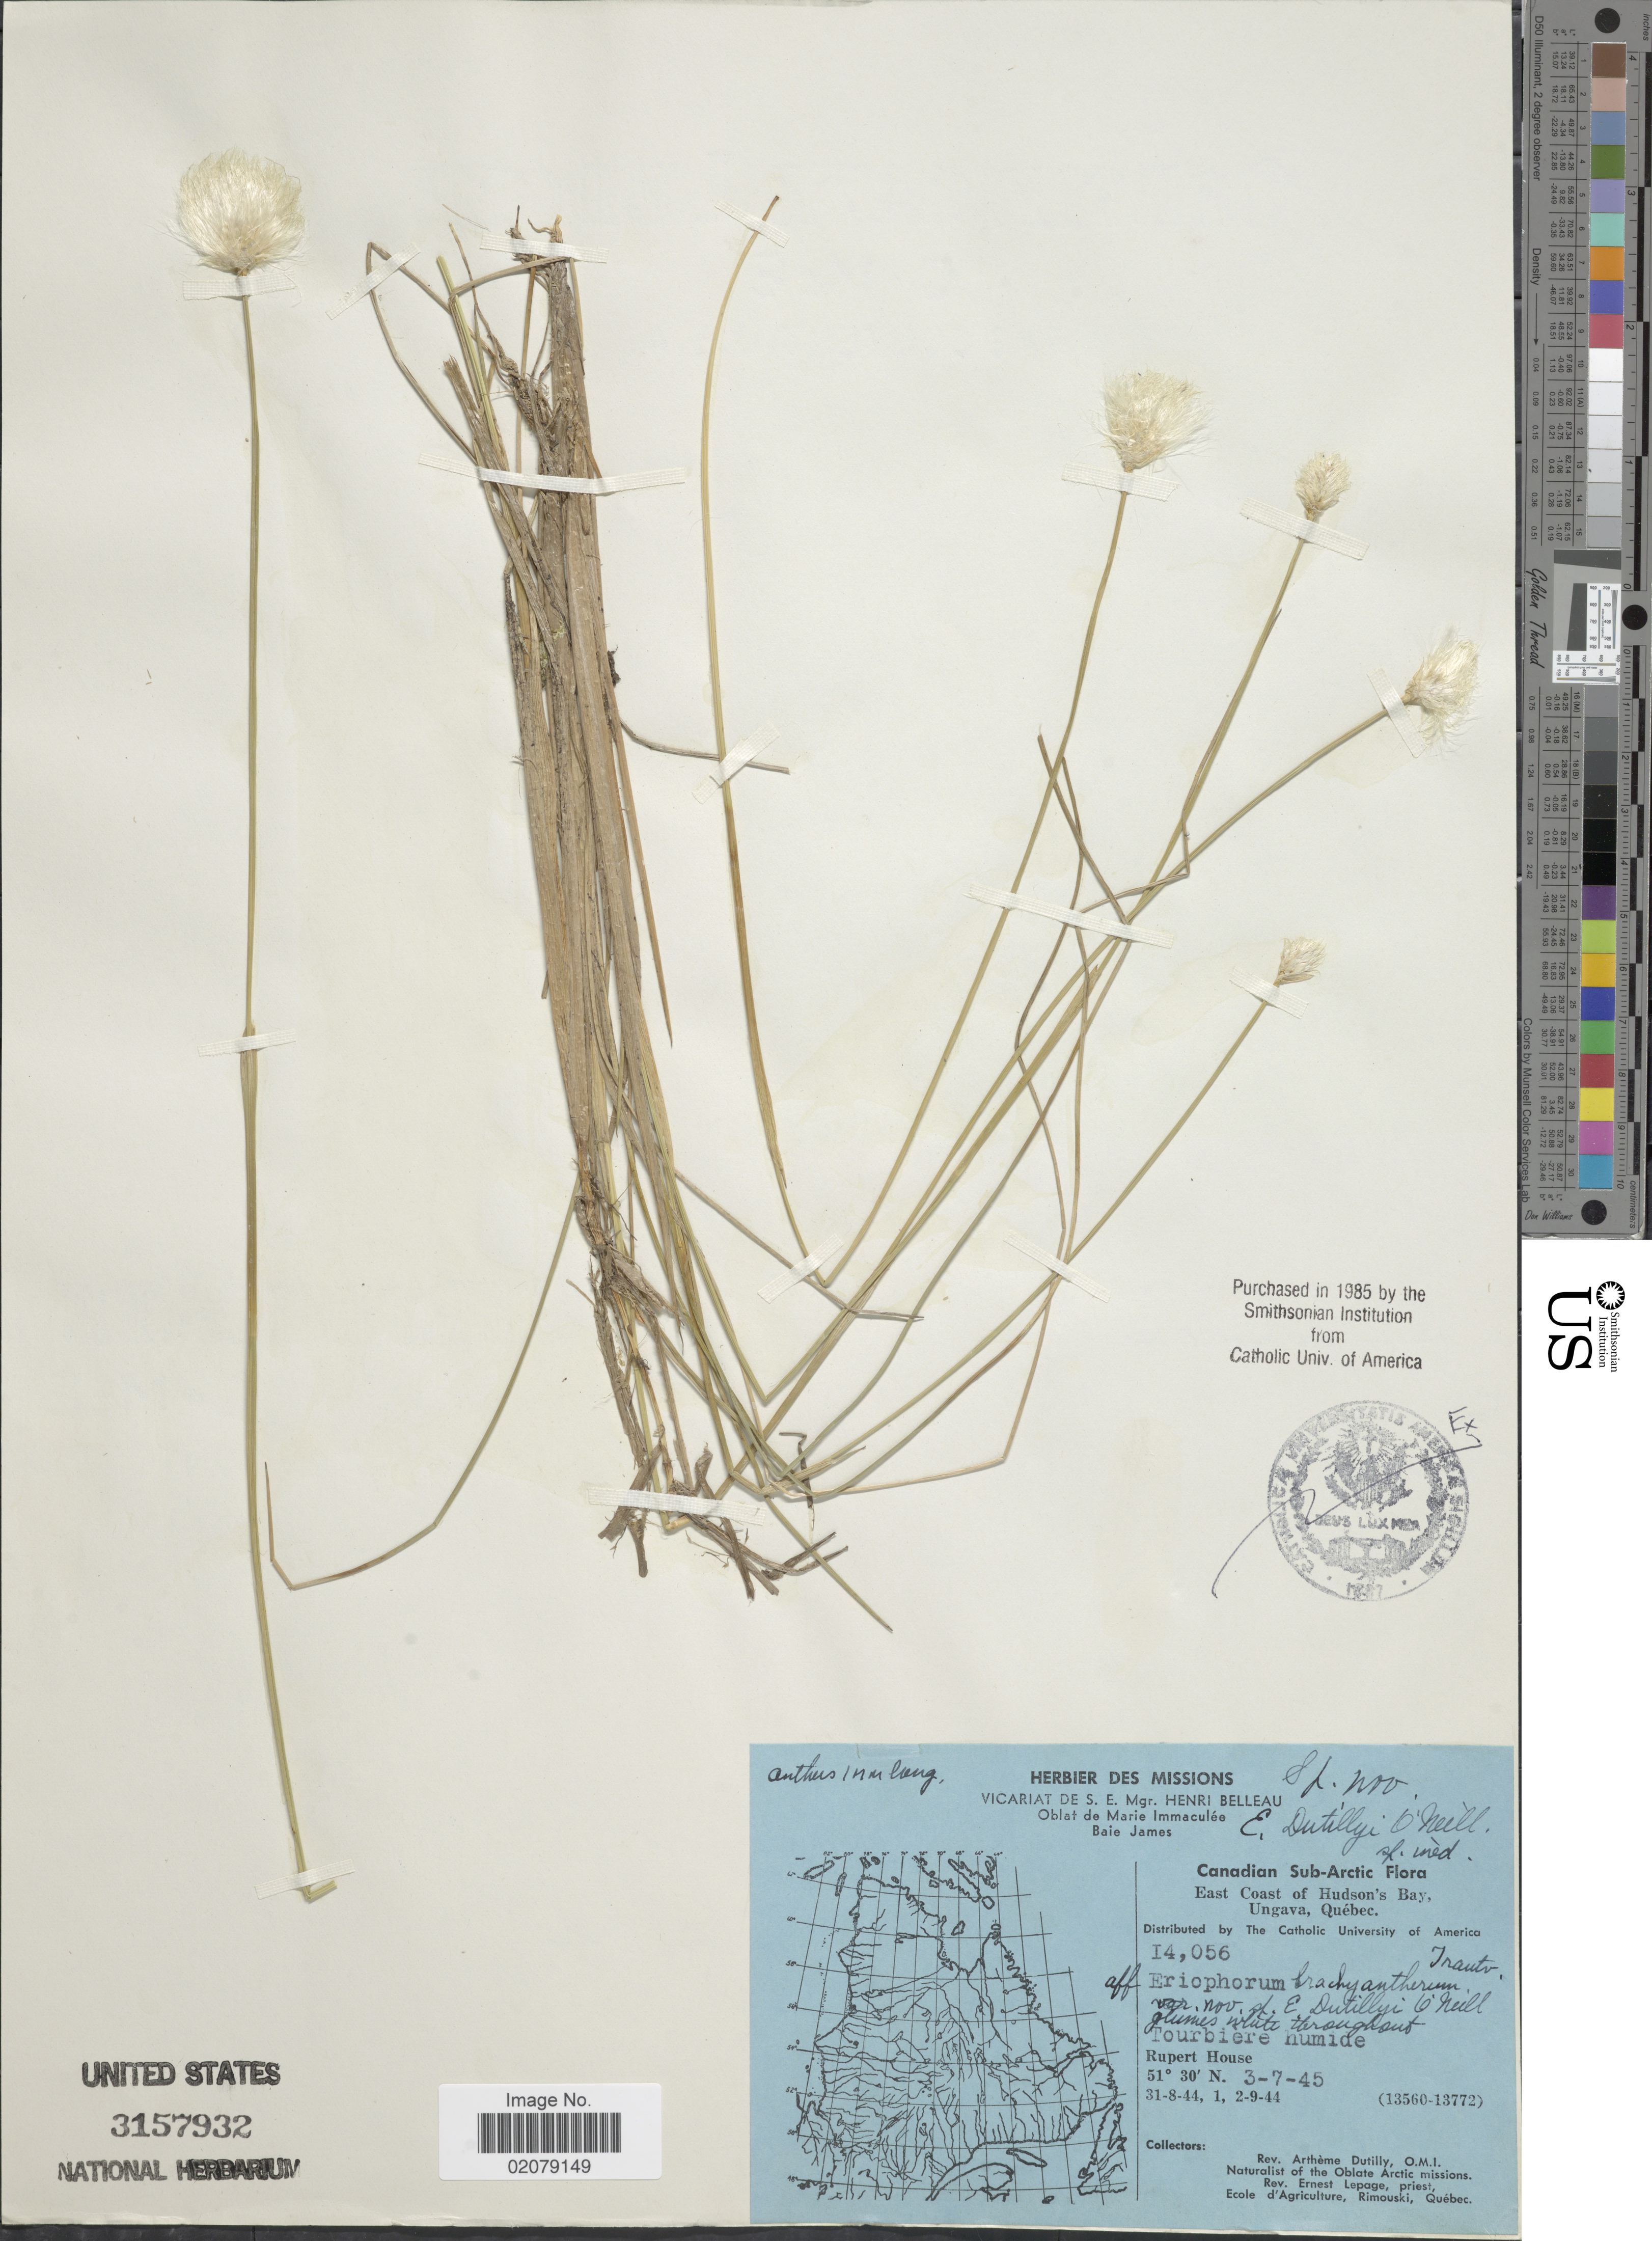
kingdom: Plantae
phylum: Tracheophyta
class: Liliopsida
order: Poales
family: Cyperaceae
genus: Eriophorum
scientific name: Eriophorum sp.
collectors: A. Dutilly & E. Lepage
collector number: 14056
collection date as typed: Transcribed d/m/y: 3/7/45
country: Canada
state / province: Quebec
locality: Canadian Sub-Arctic, East Coast of Hudson's Bay, Ungave, Quebec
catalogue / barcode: US 3157932